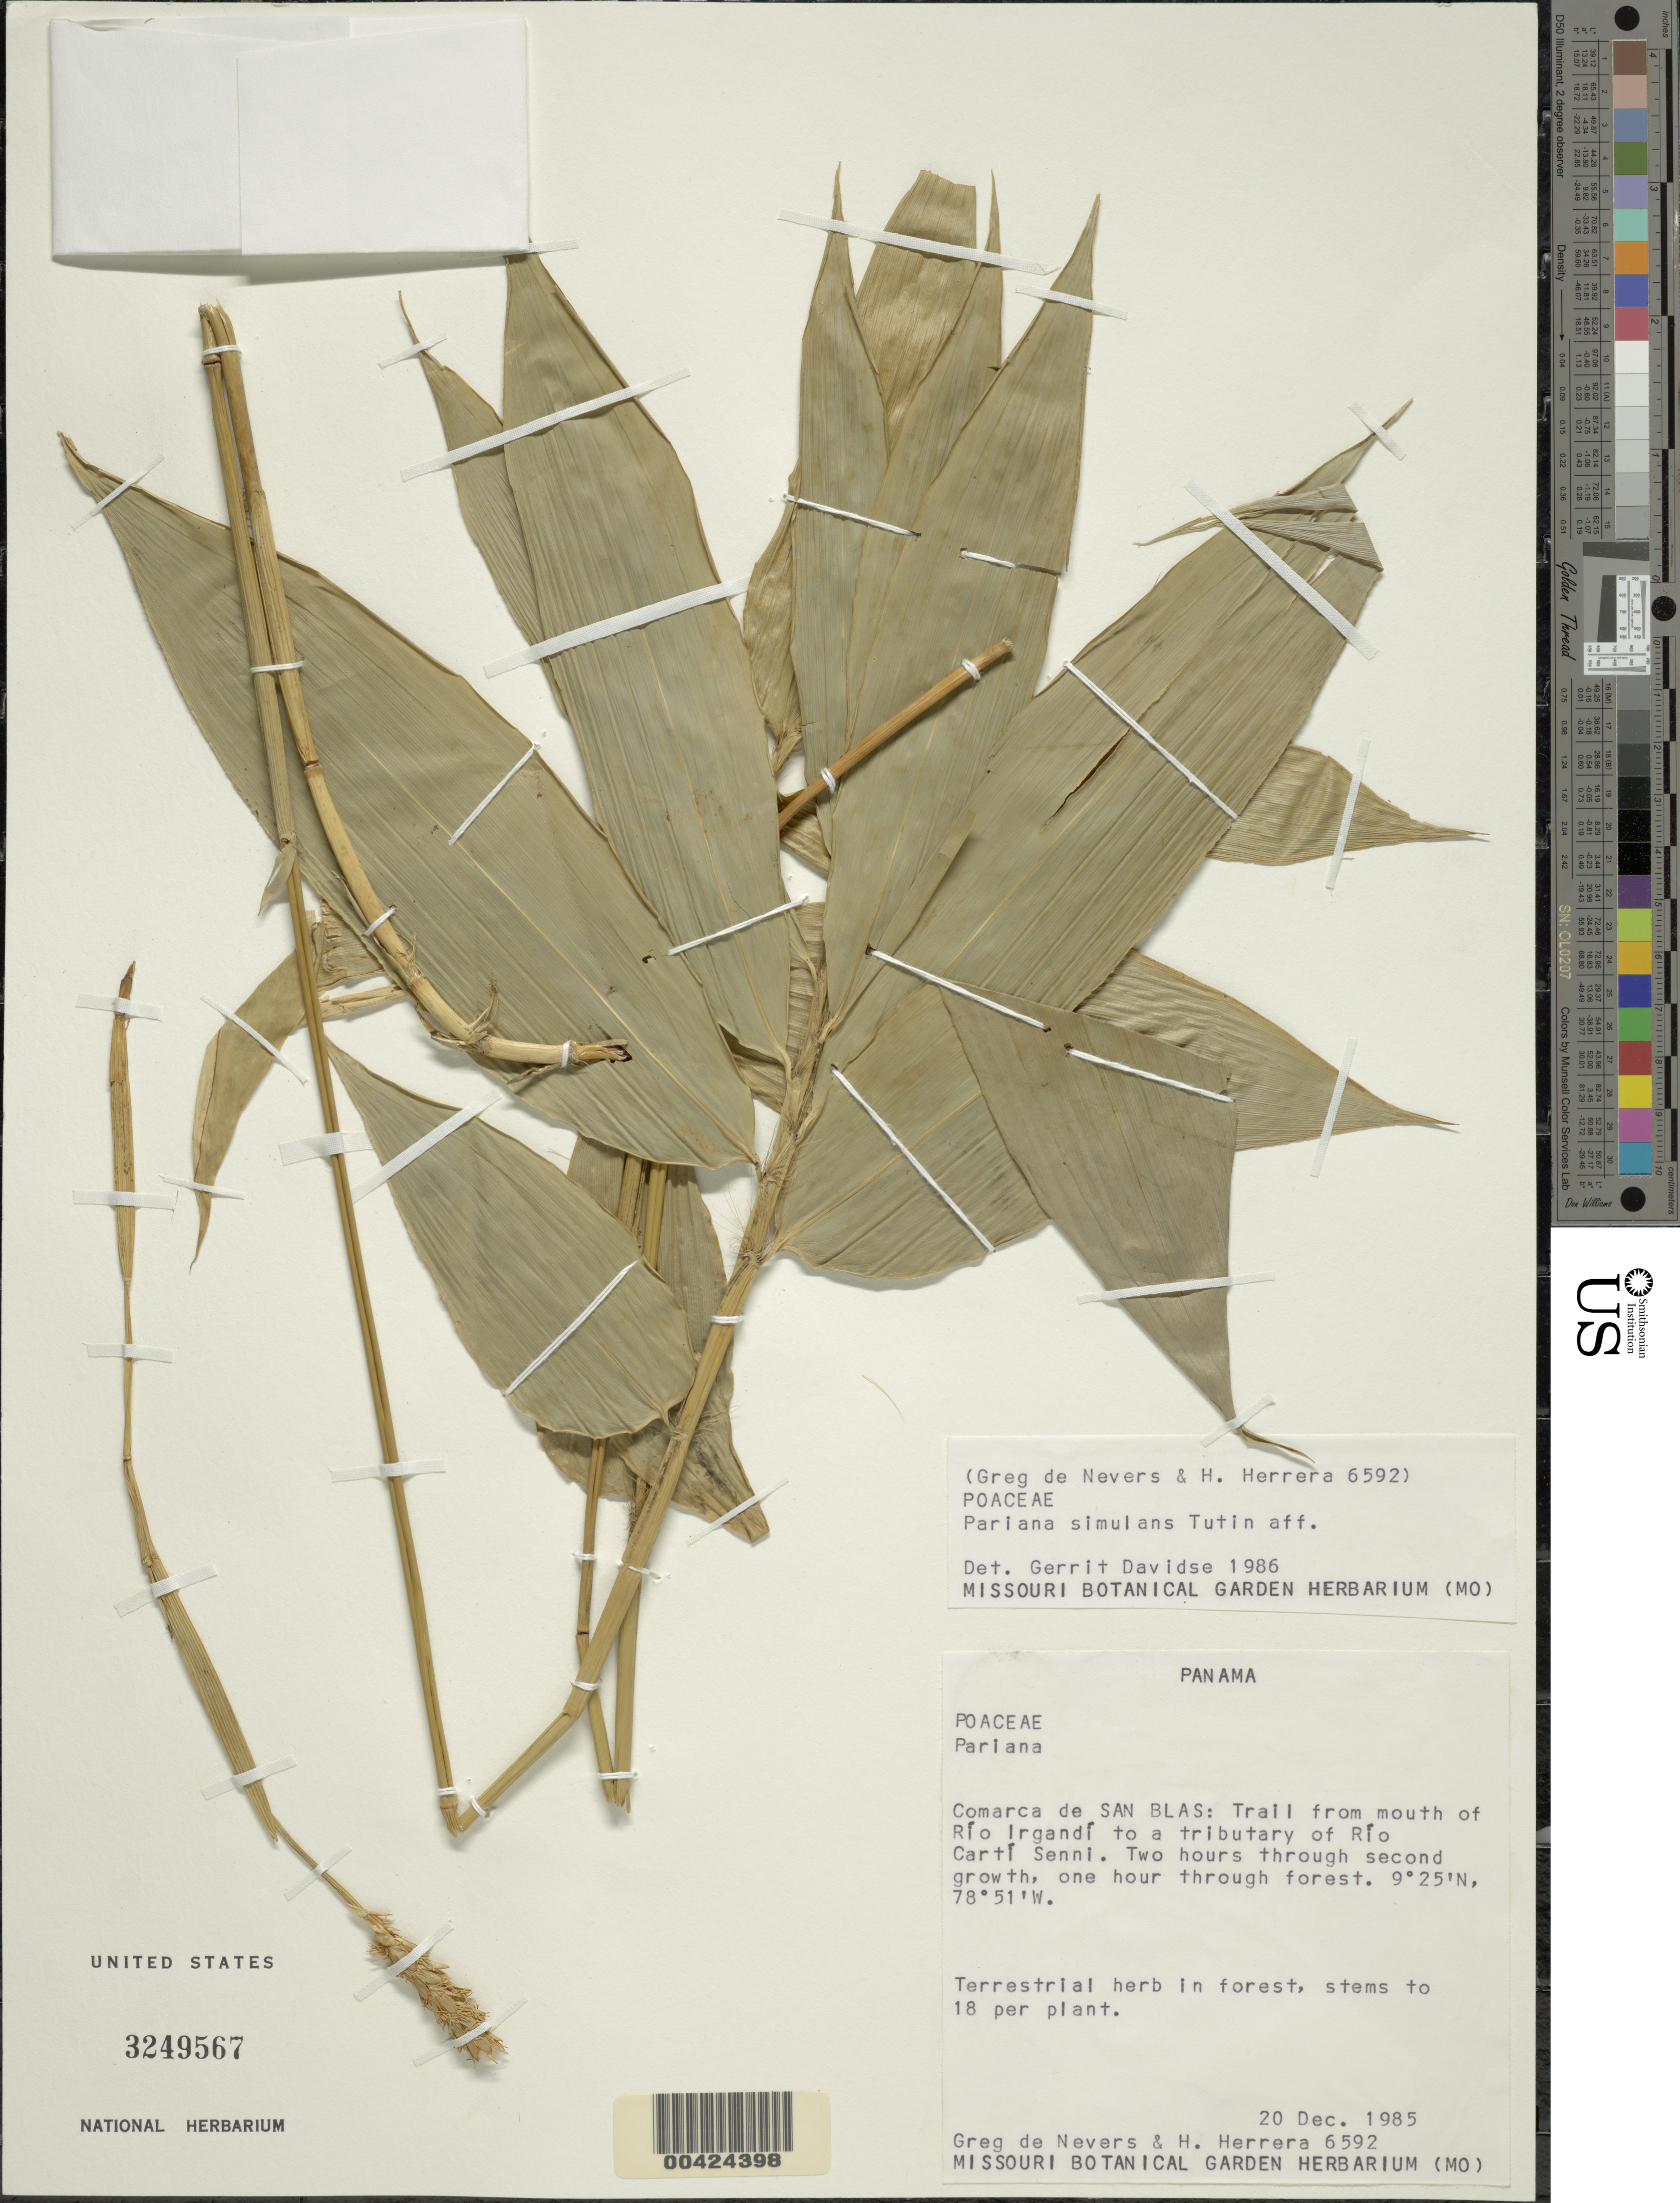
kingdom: Plantae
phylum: Tracheophyta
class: Liliopsida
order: Poales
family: Poaceae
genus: Pariana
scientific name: Pariana simulans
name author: Tutin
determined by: Davidse, Gerrit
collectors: G. C. de Nevers & H. Herrera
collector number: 6592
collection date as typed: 20 Dec 1985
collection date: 1985-12-20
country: Panama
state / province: Kuna Yala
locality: Tributary of Rio Carti Senni; Trail from mouth of Rio Irgandi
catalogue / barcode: US 3249567